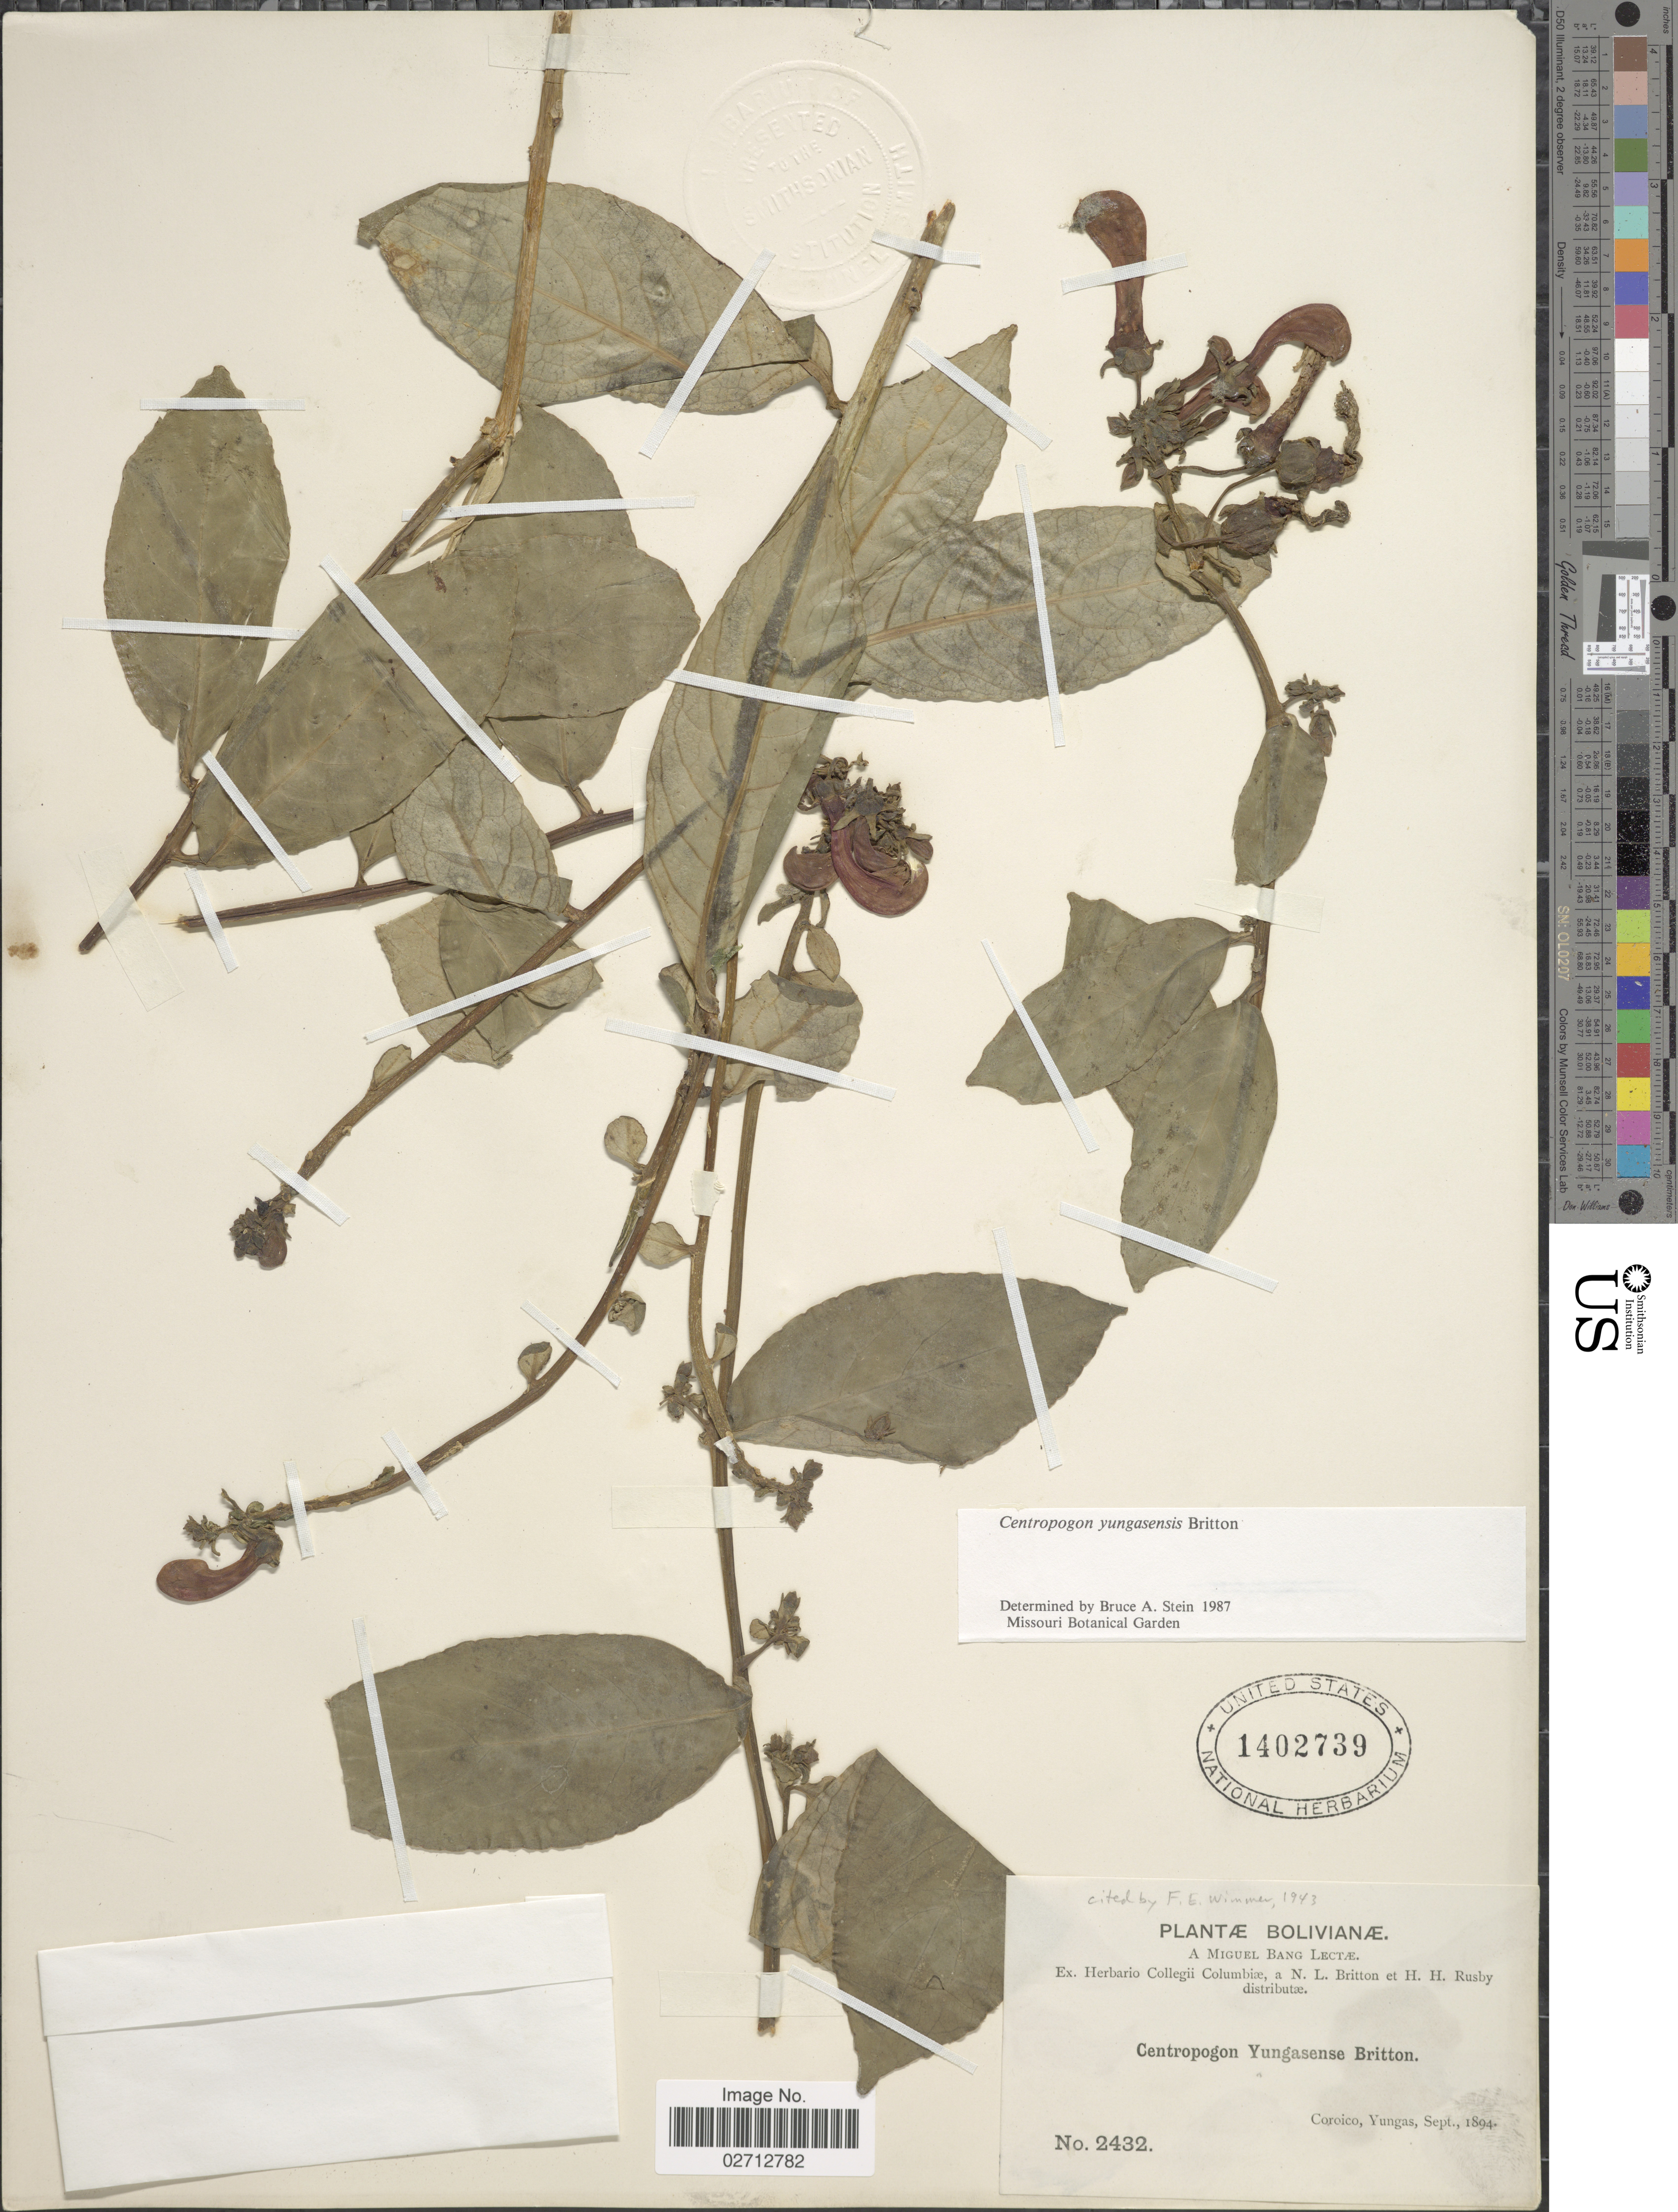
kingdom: Plantae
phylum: Tracheophyta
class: Magnoliopsida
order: Asterales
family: Campanulaceae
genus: Centropogon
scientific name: Centropogon yungasensis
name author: Britton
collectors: M. Bang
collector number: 2432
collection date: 1894-09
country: Bolivia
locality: Coroico, Yungas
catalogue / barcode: US 1402739